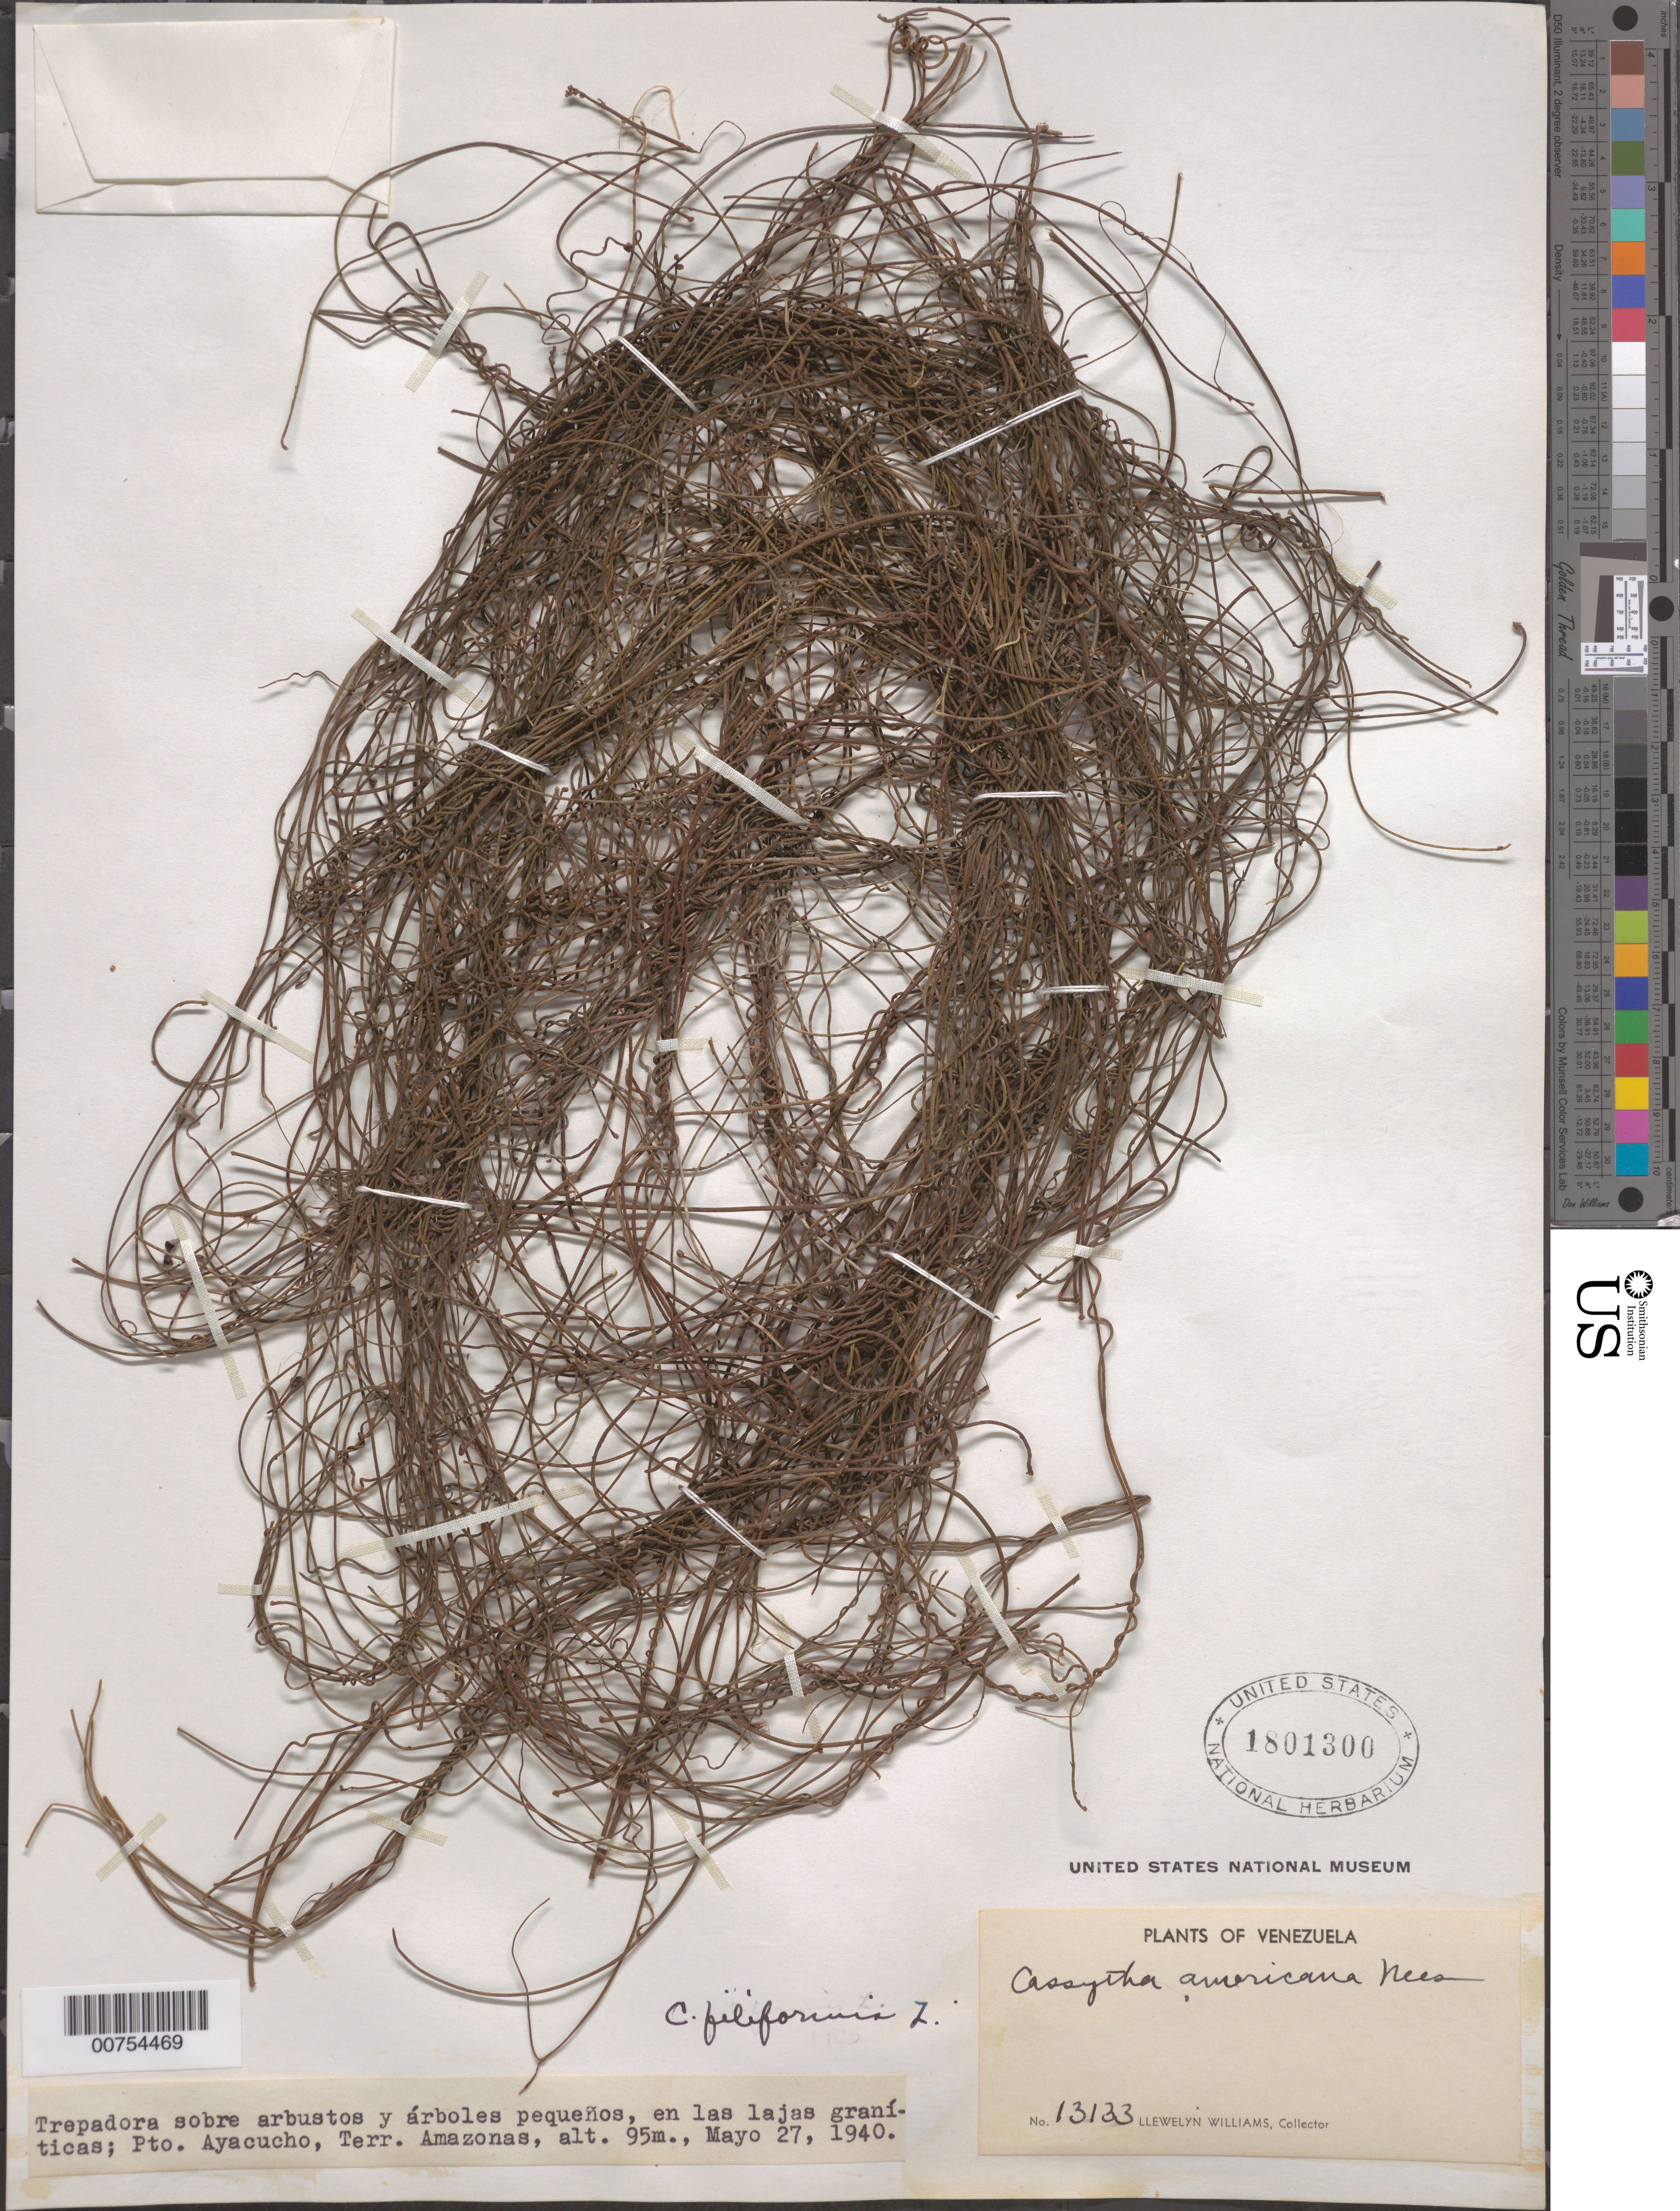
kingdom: Plantae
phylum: Tracheophyta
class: Magnoliopsida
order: Laurales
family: Lauraceae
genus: Cassytha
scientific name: Cassytha filiformis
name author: L.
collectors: Ll. Williams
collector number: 13133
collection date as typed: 27-May-40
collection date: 1940-05-27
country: Venezuela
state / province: Amazonas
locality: Puerto Ayacucho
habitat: Granitic lajas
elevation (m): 95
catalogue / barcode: US 1801300